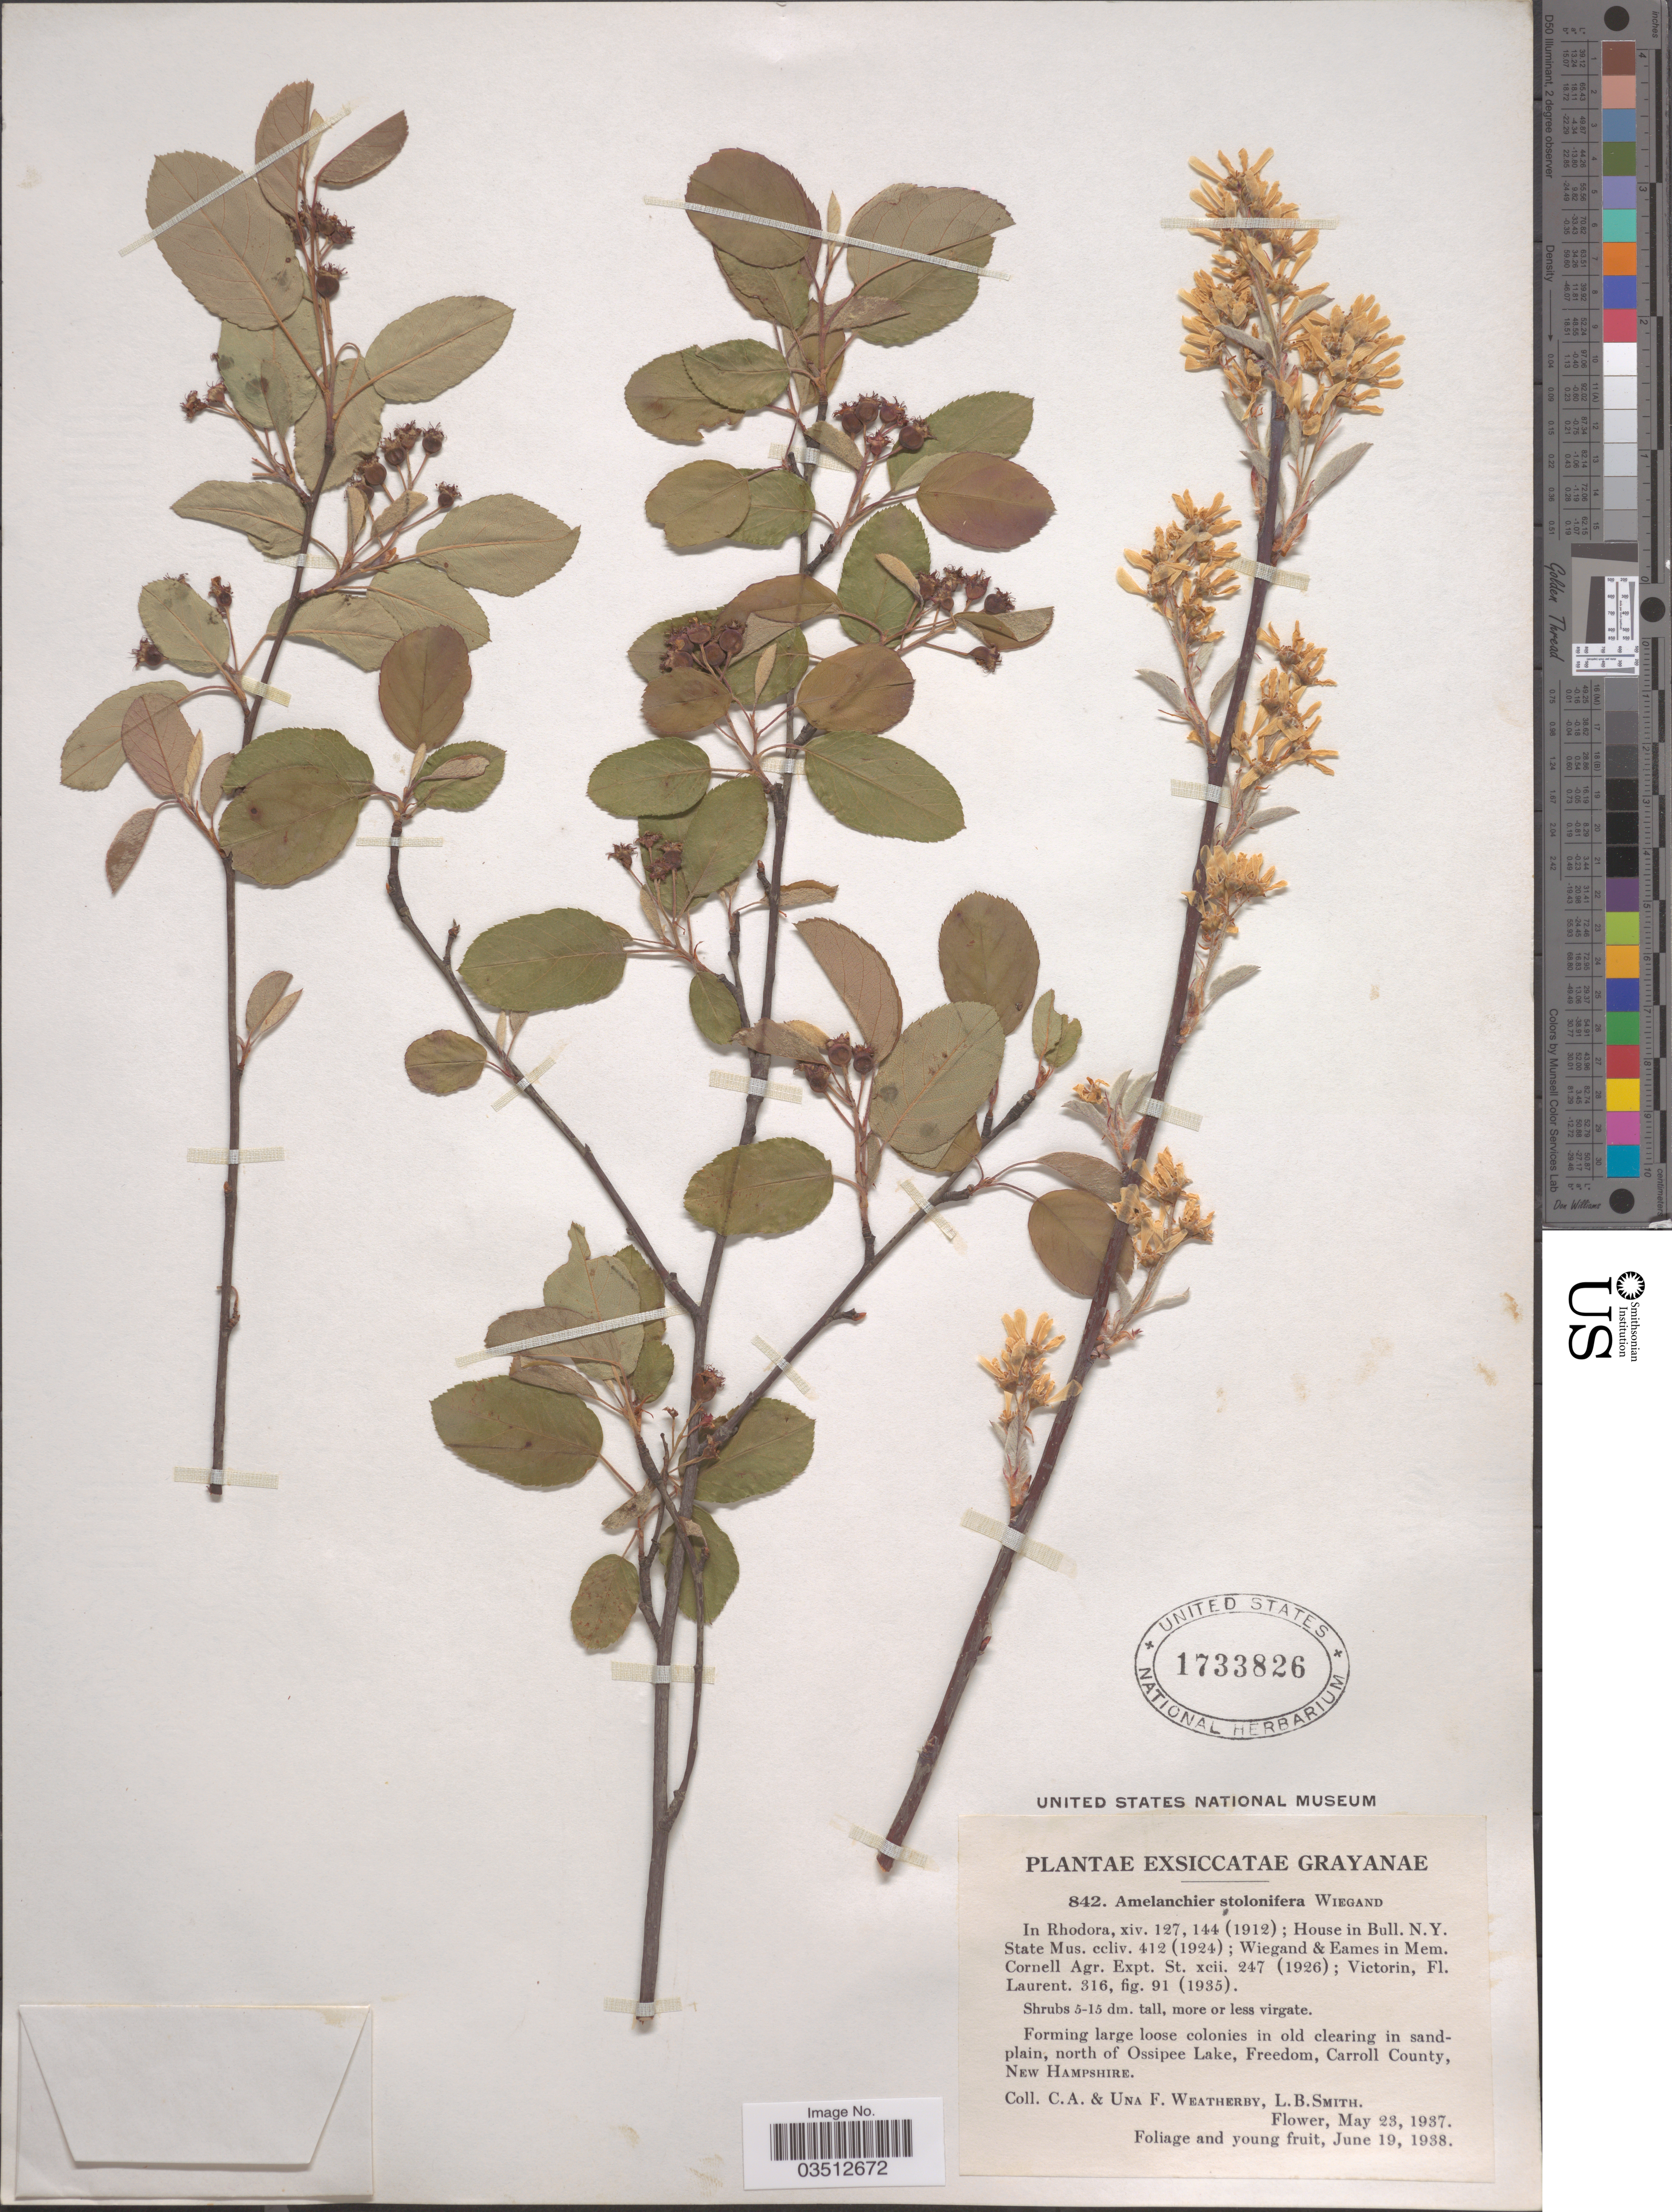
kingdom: Plantae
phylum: Tracheophyta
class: Magnoliopsida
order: Rosales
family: Rosaceae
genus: Amelanchier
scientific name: Amelanchier stolonifera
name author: Wiegand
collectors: C. A. Weatherby, U. Weatherby & L. Smith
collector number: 842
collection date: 1937-05-23/1938-06-19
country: United States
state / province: New Hampshire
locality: North of Ossipee Lake, Freedom, Carroll County.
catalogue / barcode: US 1733826